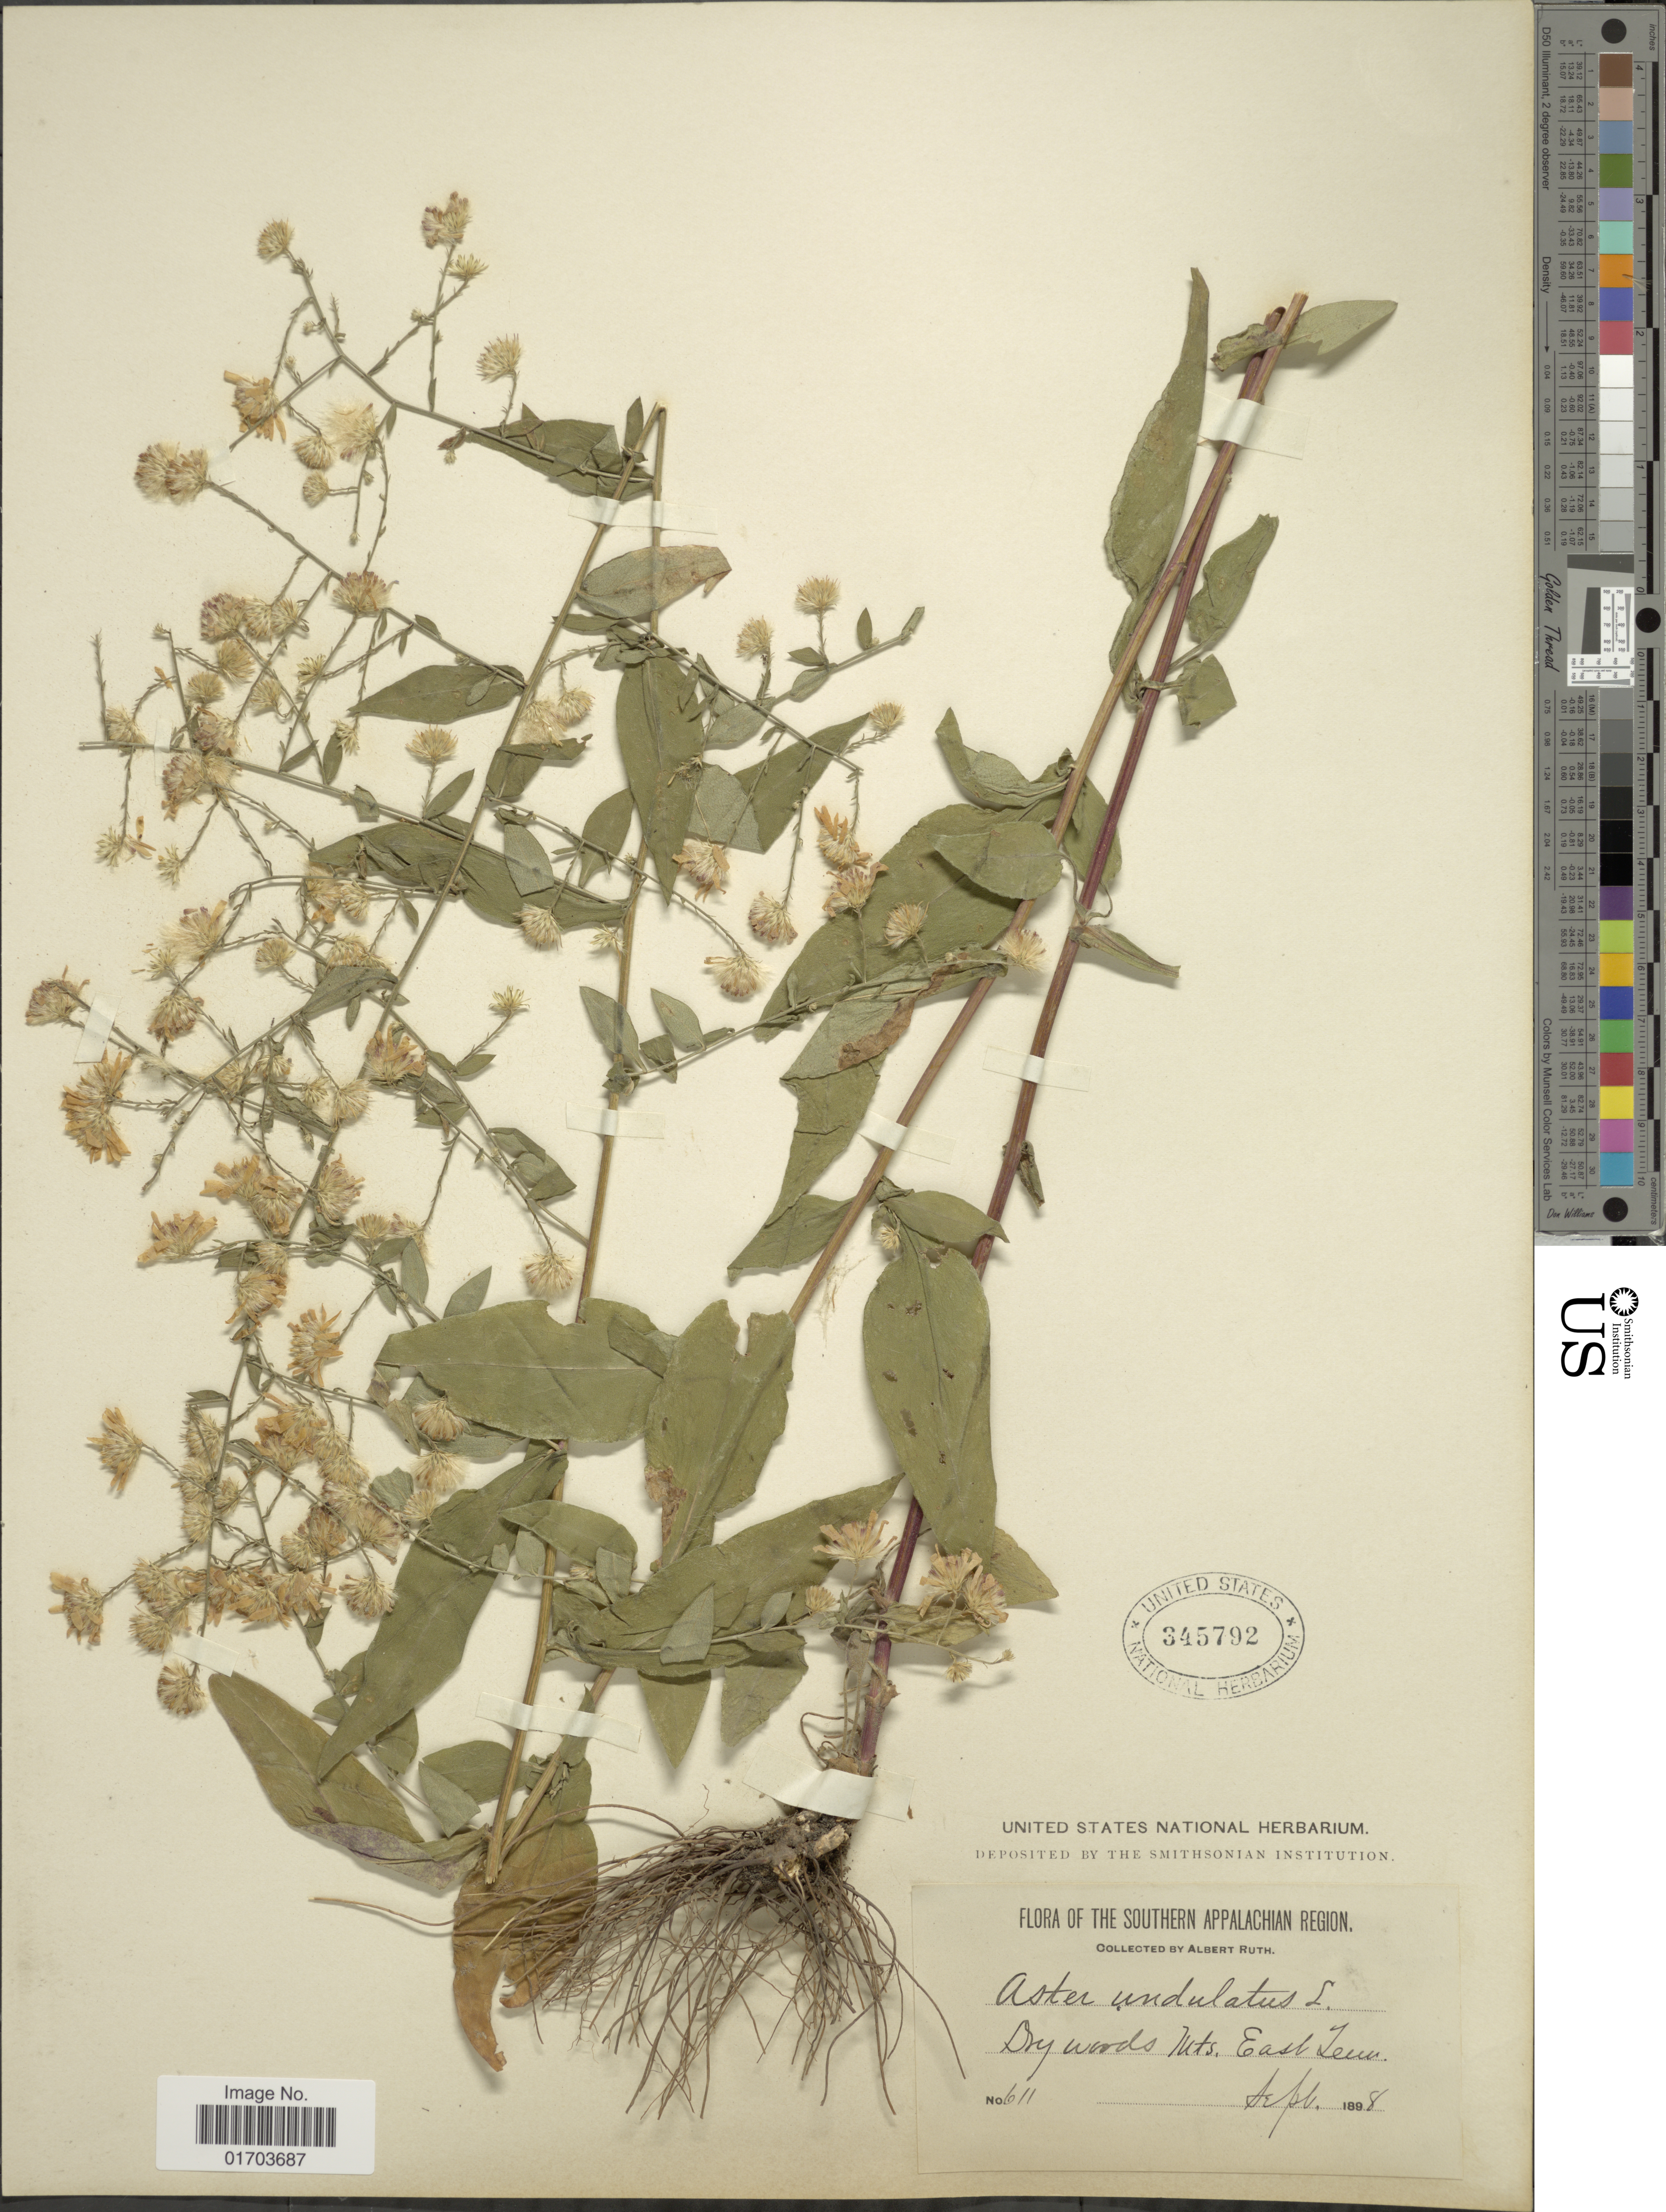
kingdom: Plantae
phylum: Tracheophyta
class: Magnoliopsida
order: Asterales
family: Asteraceae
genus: Symphyotrichum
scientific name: Symphyotrichum undulatum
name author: (L.) G.L. Nesom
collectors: A. Ruth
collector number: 611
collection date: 1898-09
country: United States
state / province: Tennessee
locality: Southern Appalachian Region. Dry woods Mts. East Tenn.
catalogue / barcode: US 345792